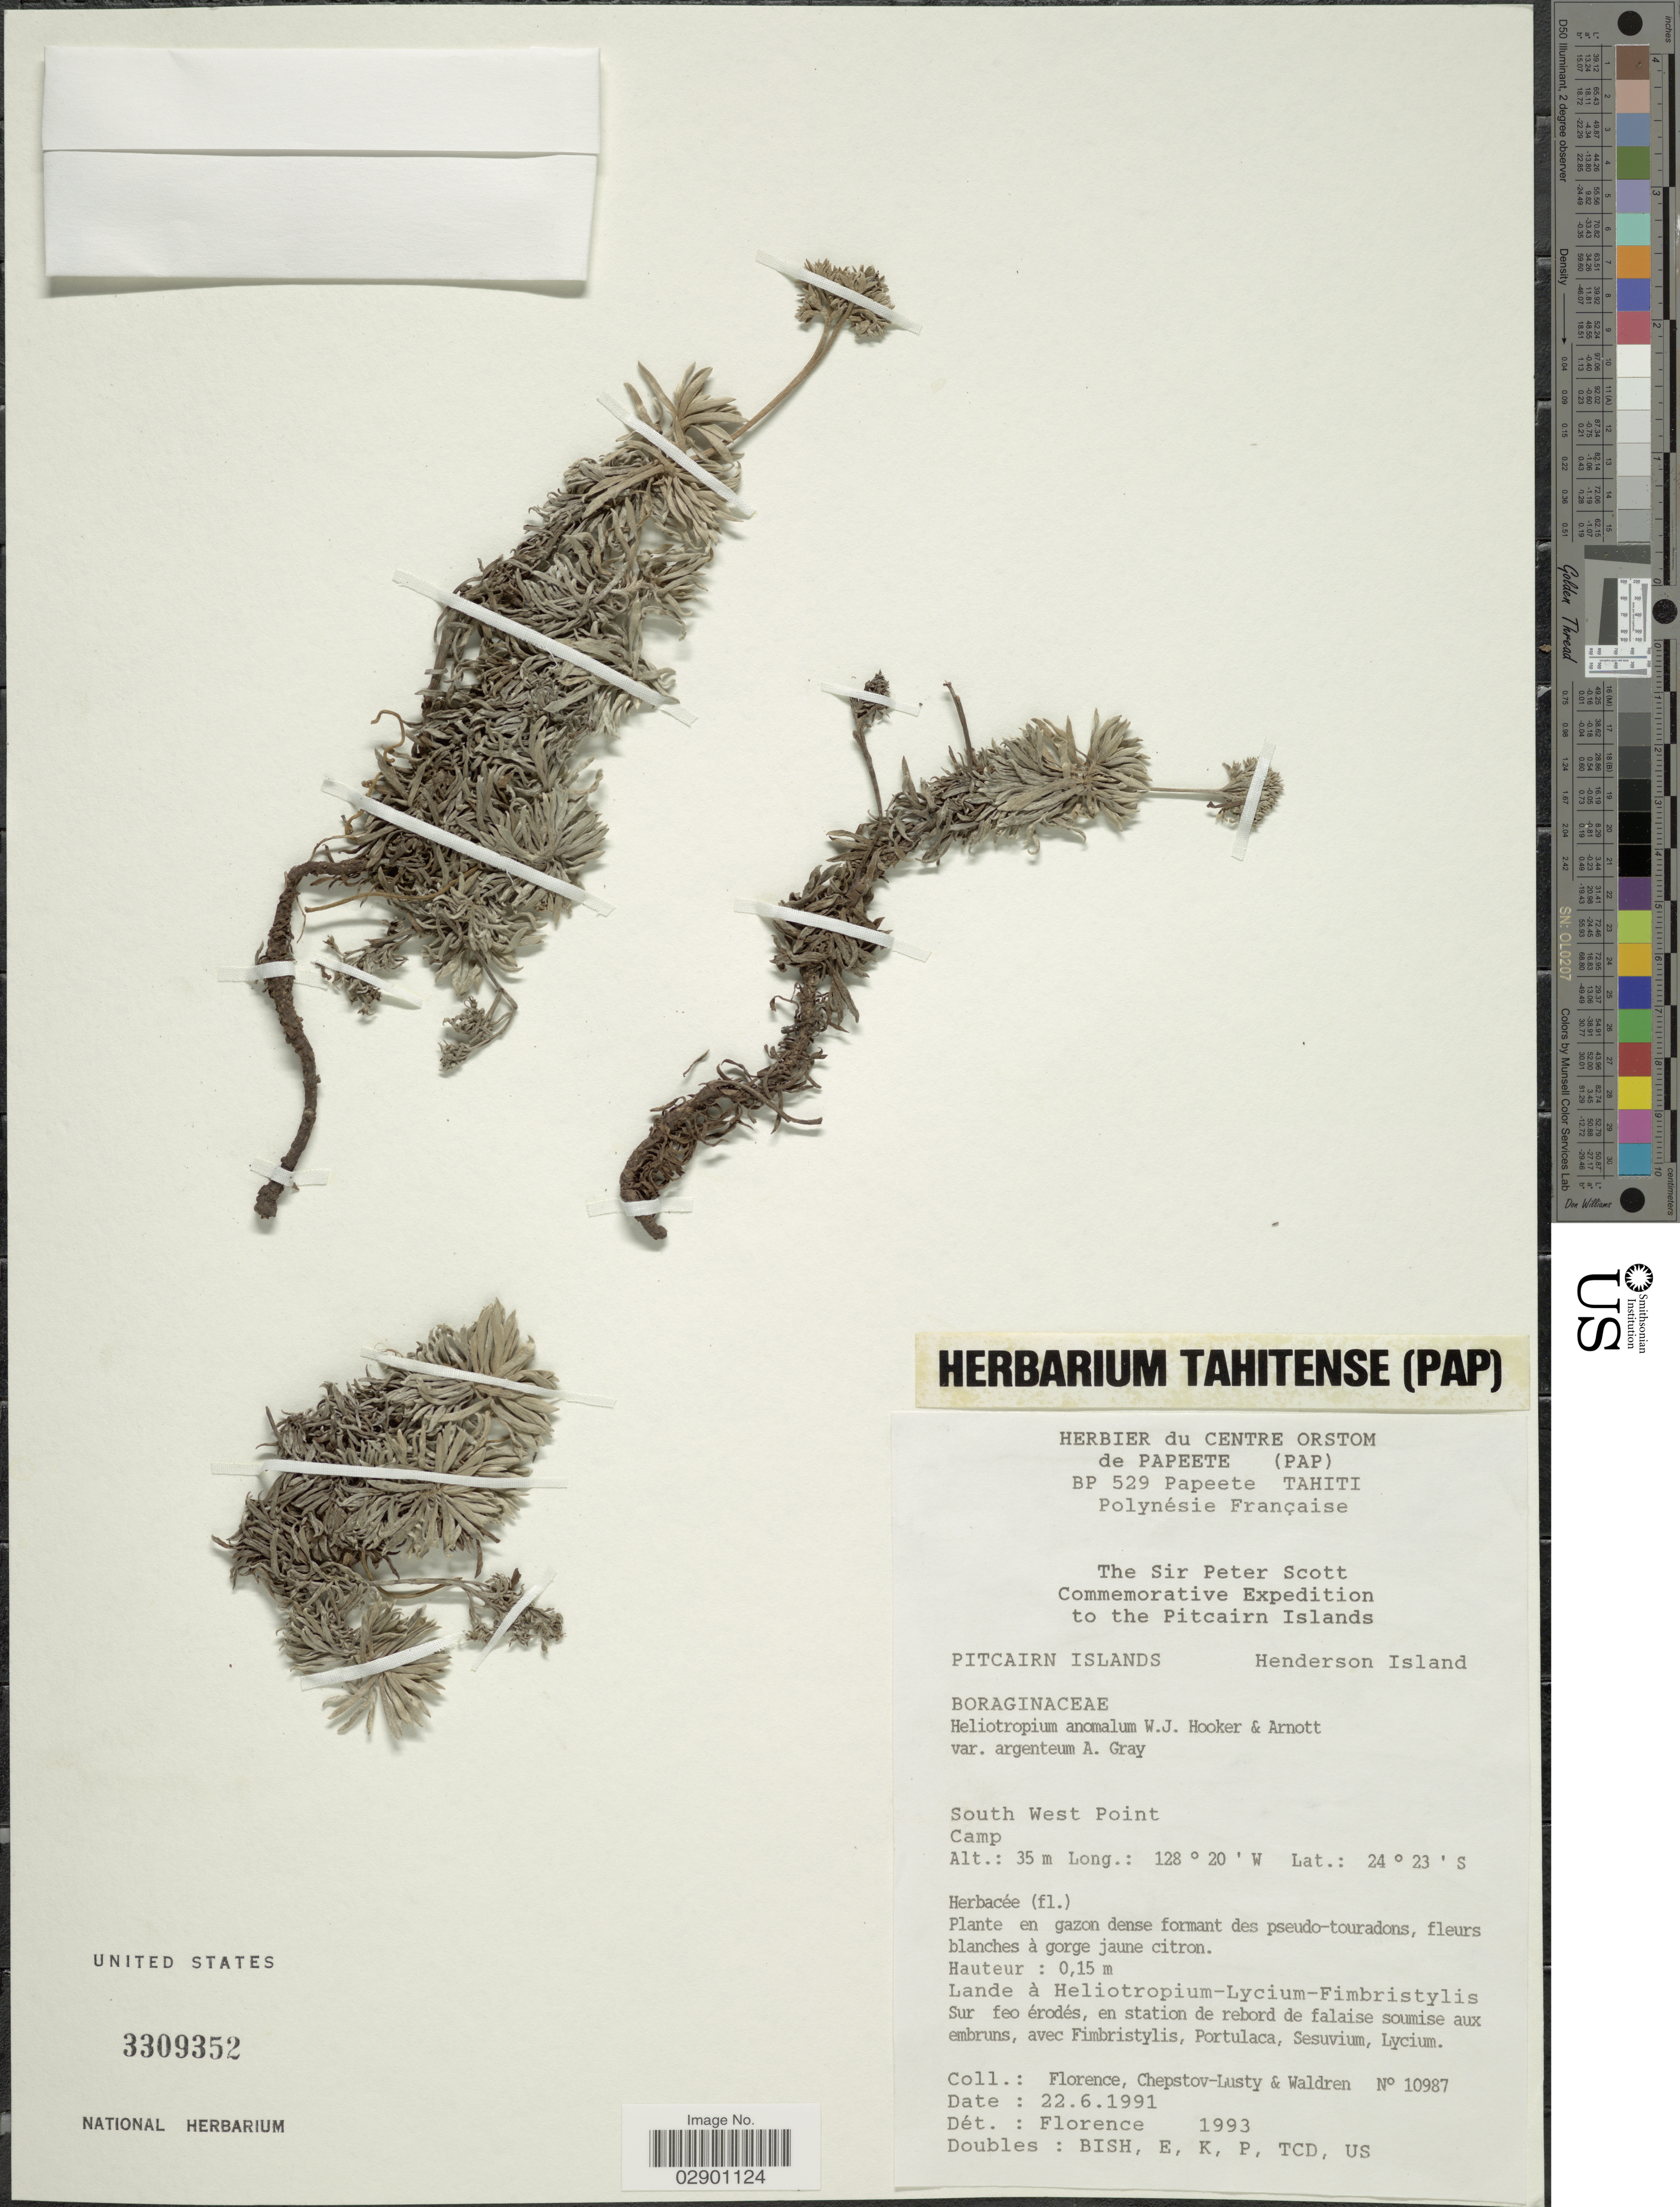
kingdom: Plantae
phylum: Tracheophyta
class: Magnoliopsida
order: Boraginales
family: Heliotropiaceae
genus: Heliotropium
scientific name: Heliotropium anomalum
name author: Hook. & Arn.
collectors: -. Florence, -. Chepstov-lusty & Waldren, --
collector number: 10987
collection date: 1991-06-22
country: Pitcairn Islands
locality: Pitcairn Island. Henderson Island. South West Point Camp.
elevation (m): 35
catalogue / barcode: US 3309352